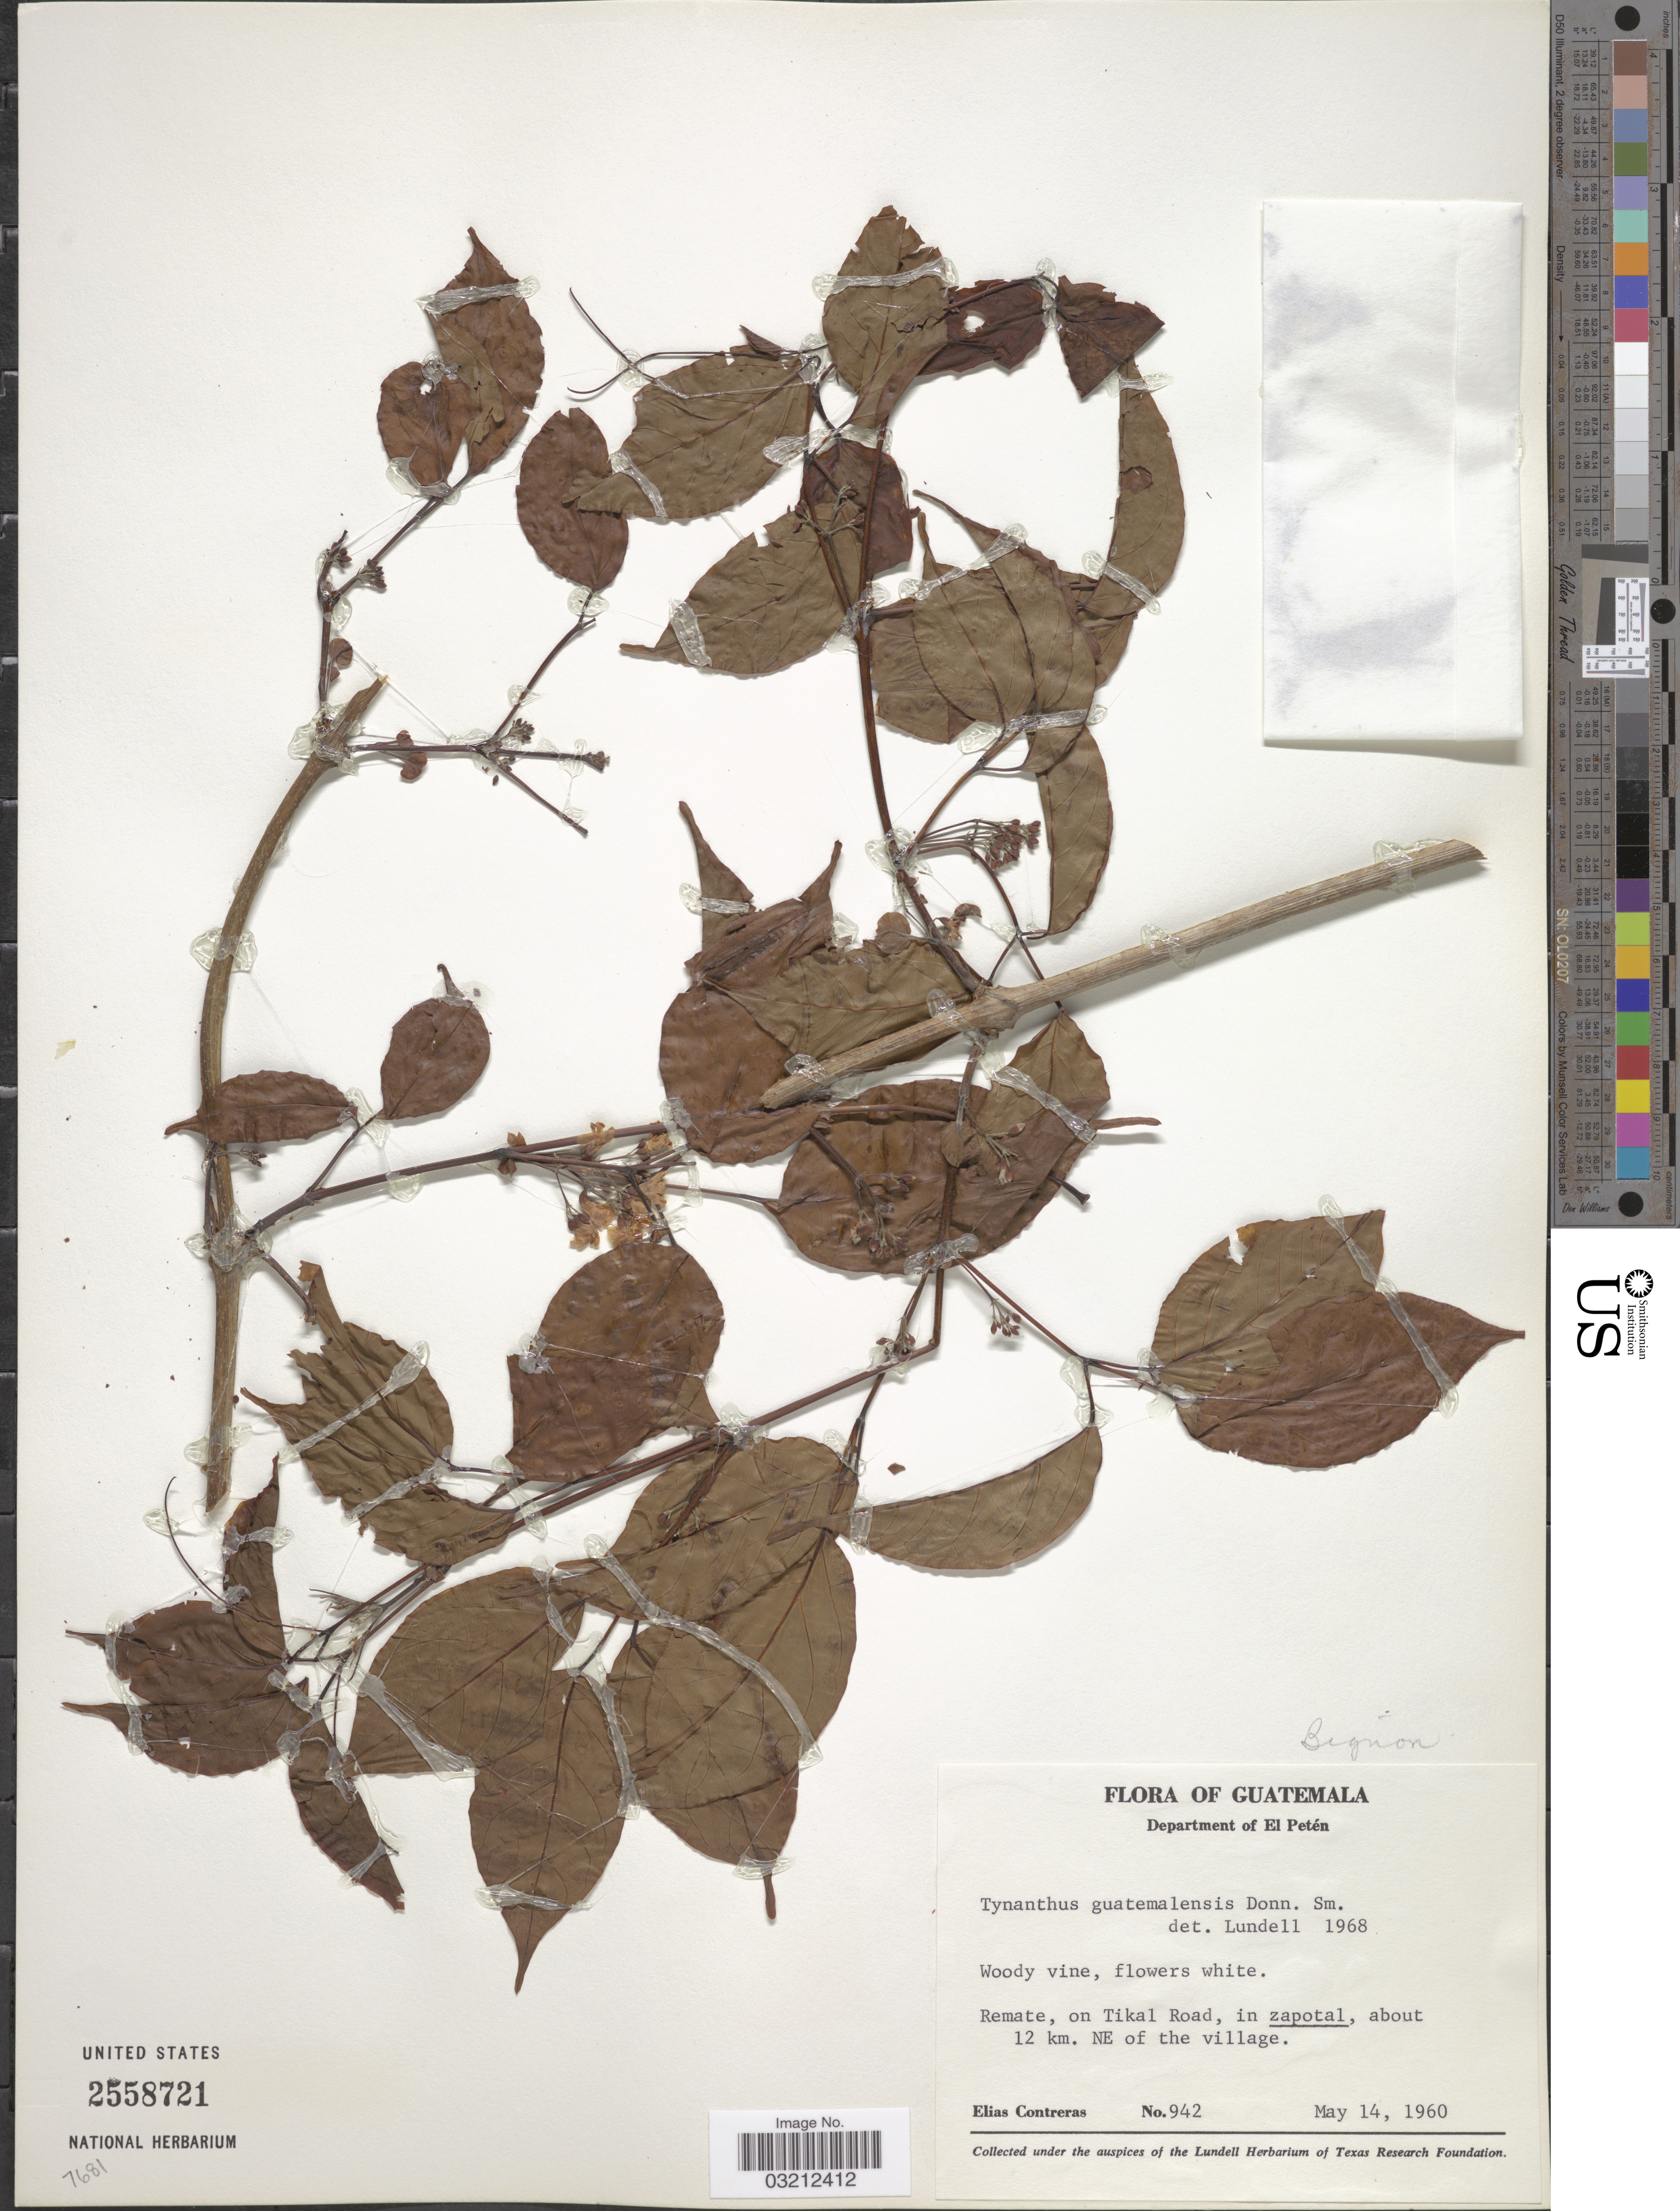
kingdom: Plantae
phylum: Tracheophyta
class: Magnoliopsida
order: Lamiales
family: Bignoniaceae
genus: Tynanthus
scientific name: Tynanthus guatemalensis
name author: Donn. Sm.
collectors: E. Contreras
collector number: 942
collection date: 1960-05-14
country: Guatemala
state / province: El Petén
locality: Department of Petén. Remate, on Tikal Road, in zapotal, about 12 km. NE of the village.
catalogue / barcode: US 2558721